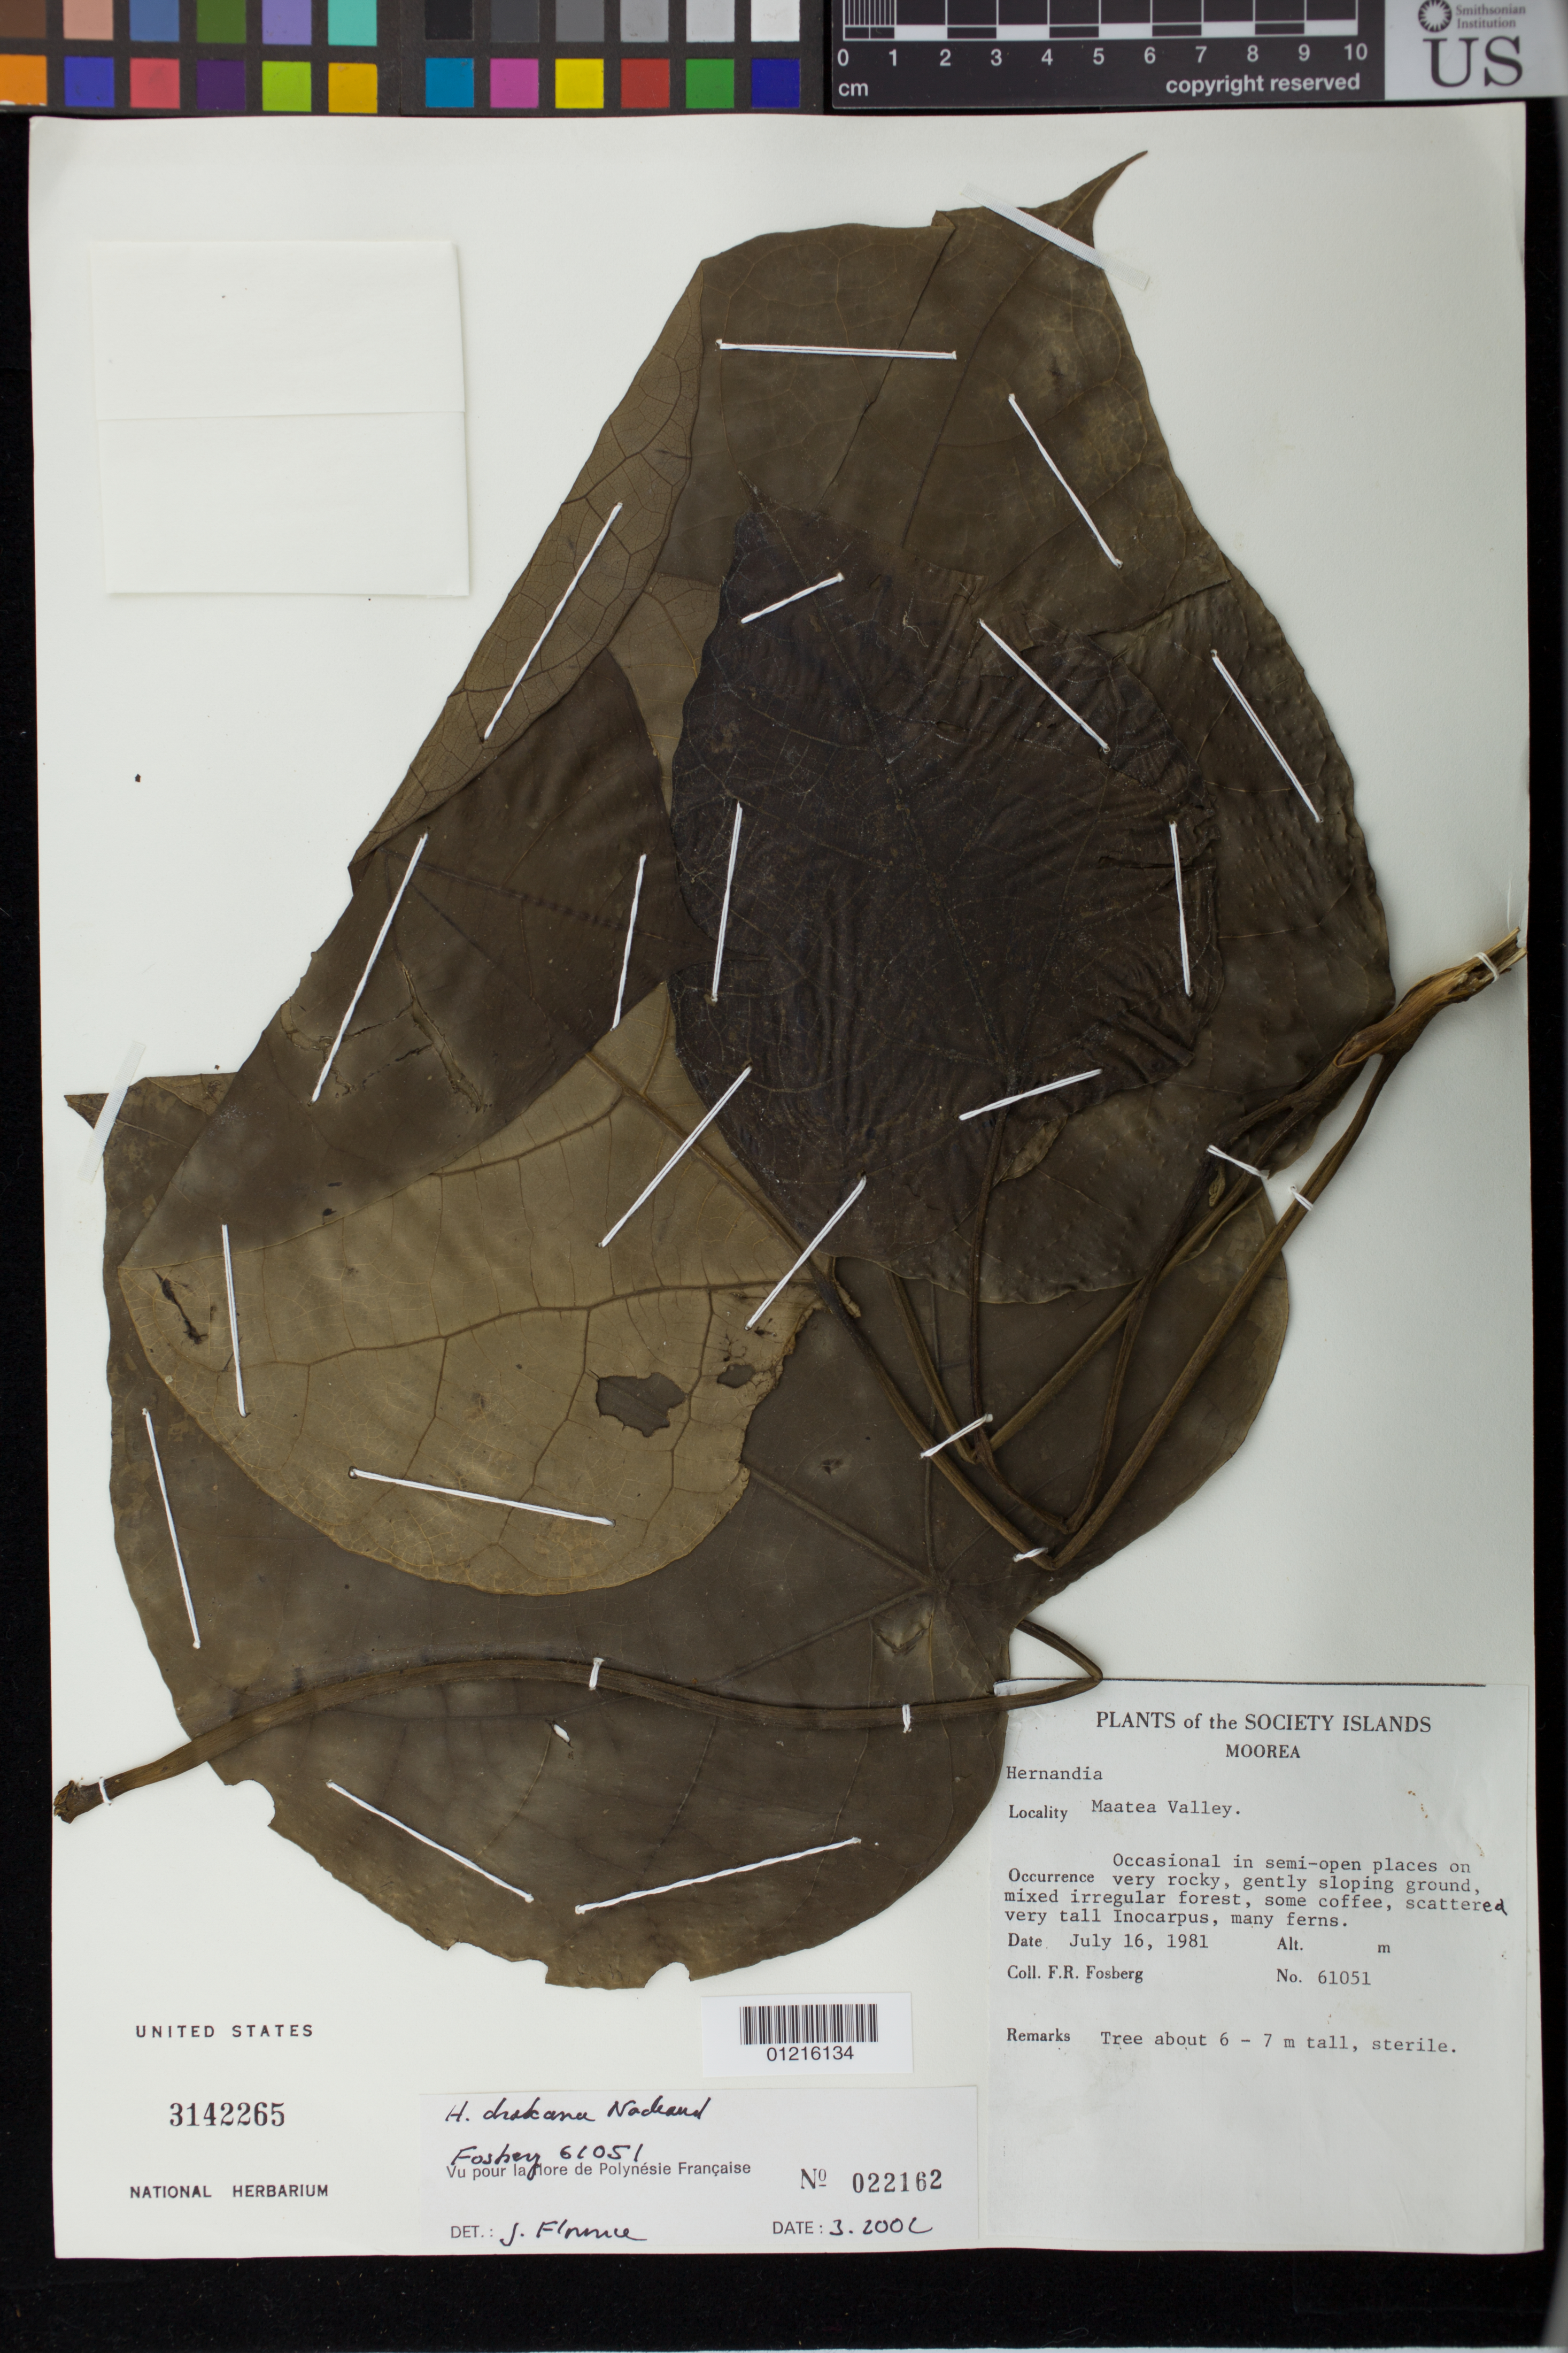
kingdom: Plantae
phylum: Tracheophyta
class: Magnoliopsida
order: Laurales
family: Hernandiaceae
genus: Hernandia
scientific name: Hernandia drakeana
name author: Nadeaud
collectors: F. R. Fosberg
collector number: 61051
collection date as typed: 16 Jul 1981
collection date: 1981-07-16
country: French Polynesia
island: Moorea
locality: Maatea valley [Society Is.]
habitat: mixxed irregular forest. occasional in semi open places.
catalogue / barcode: US 3142265